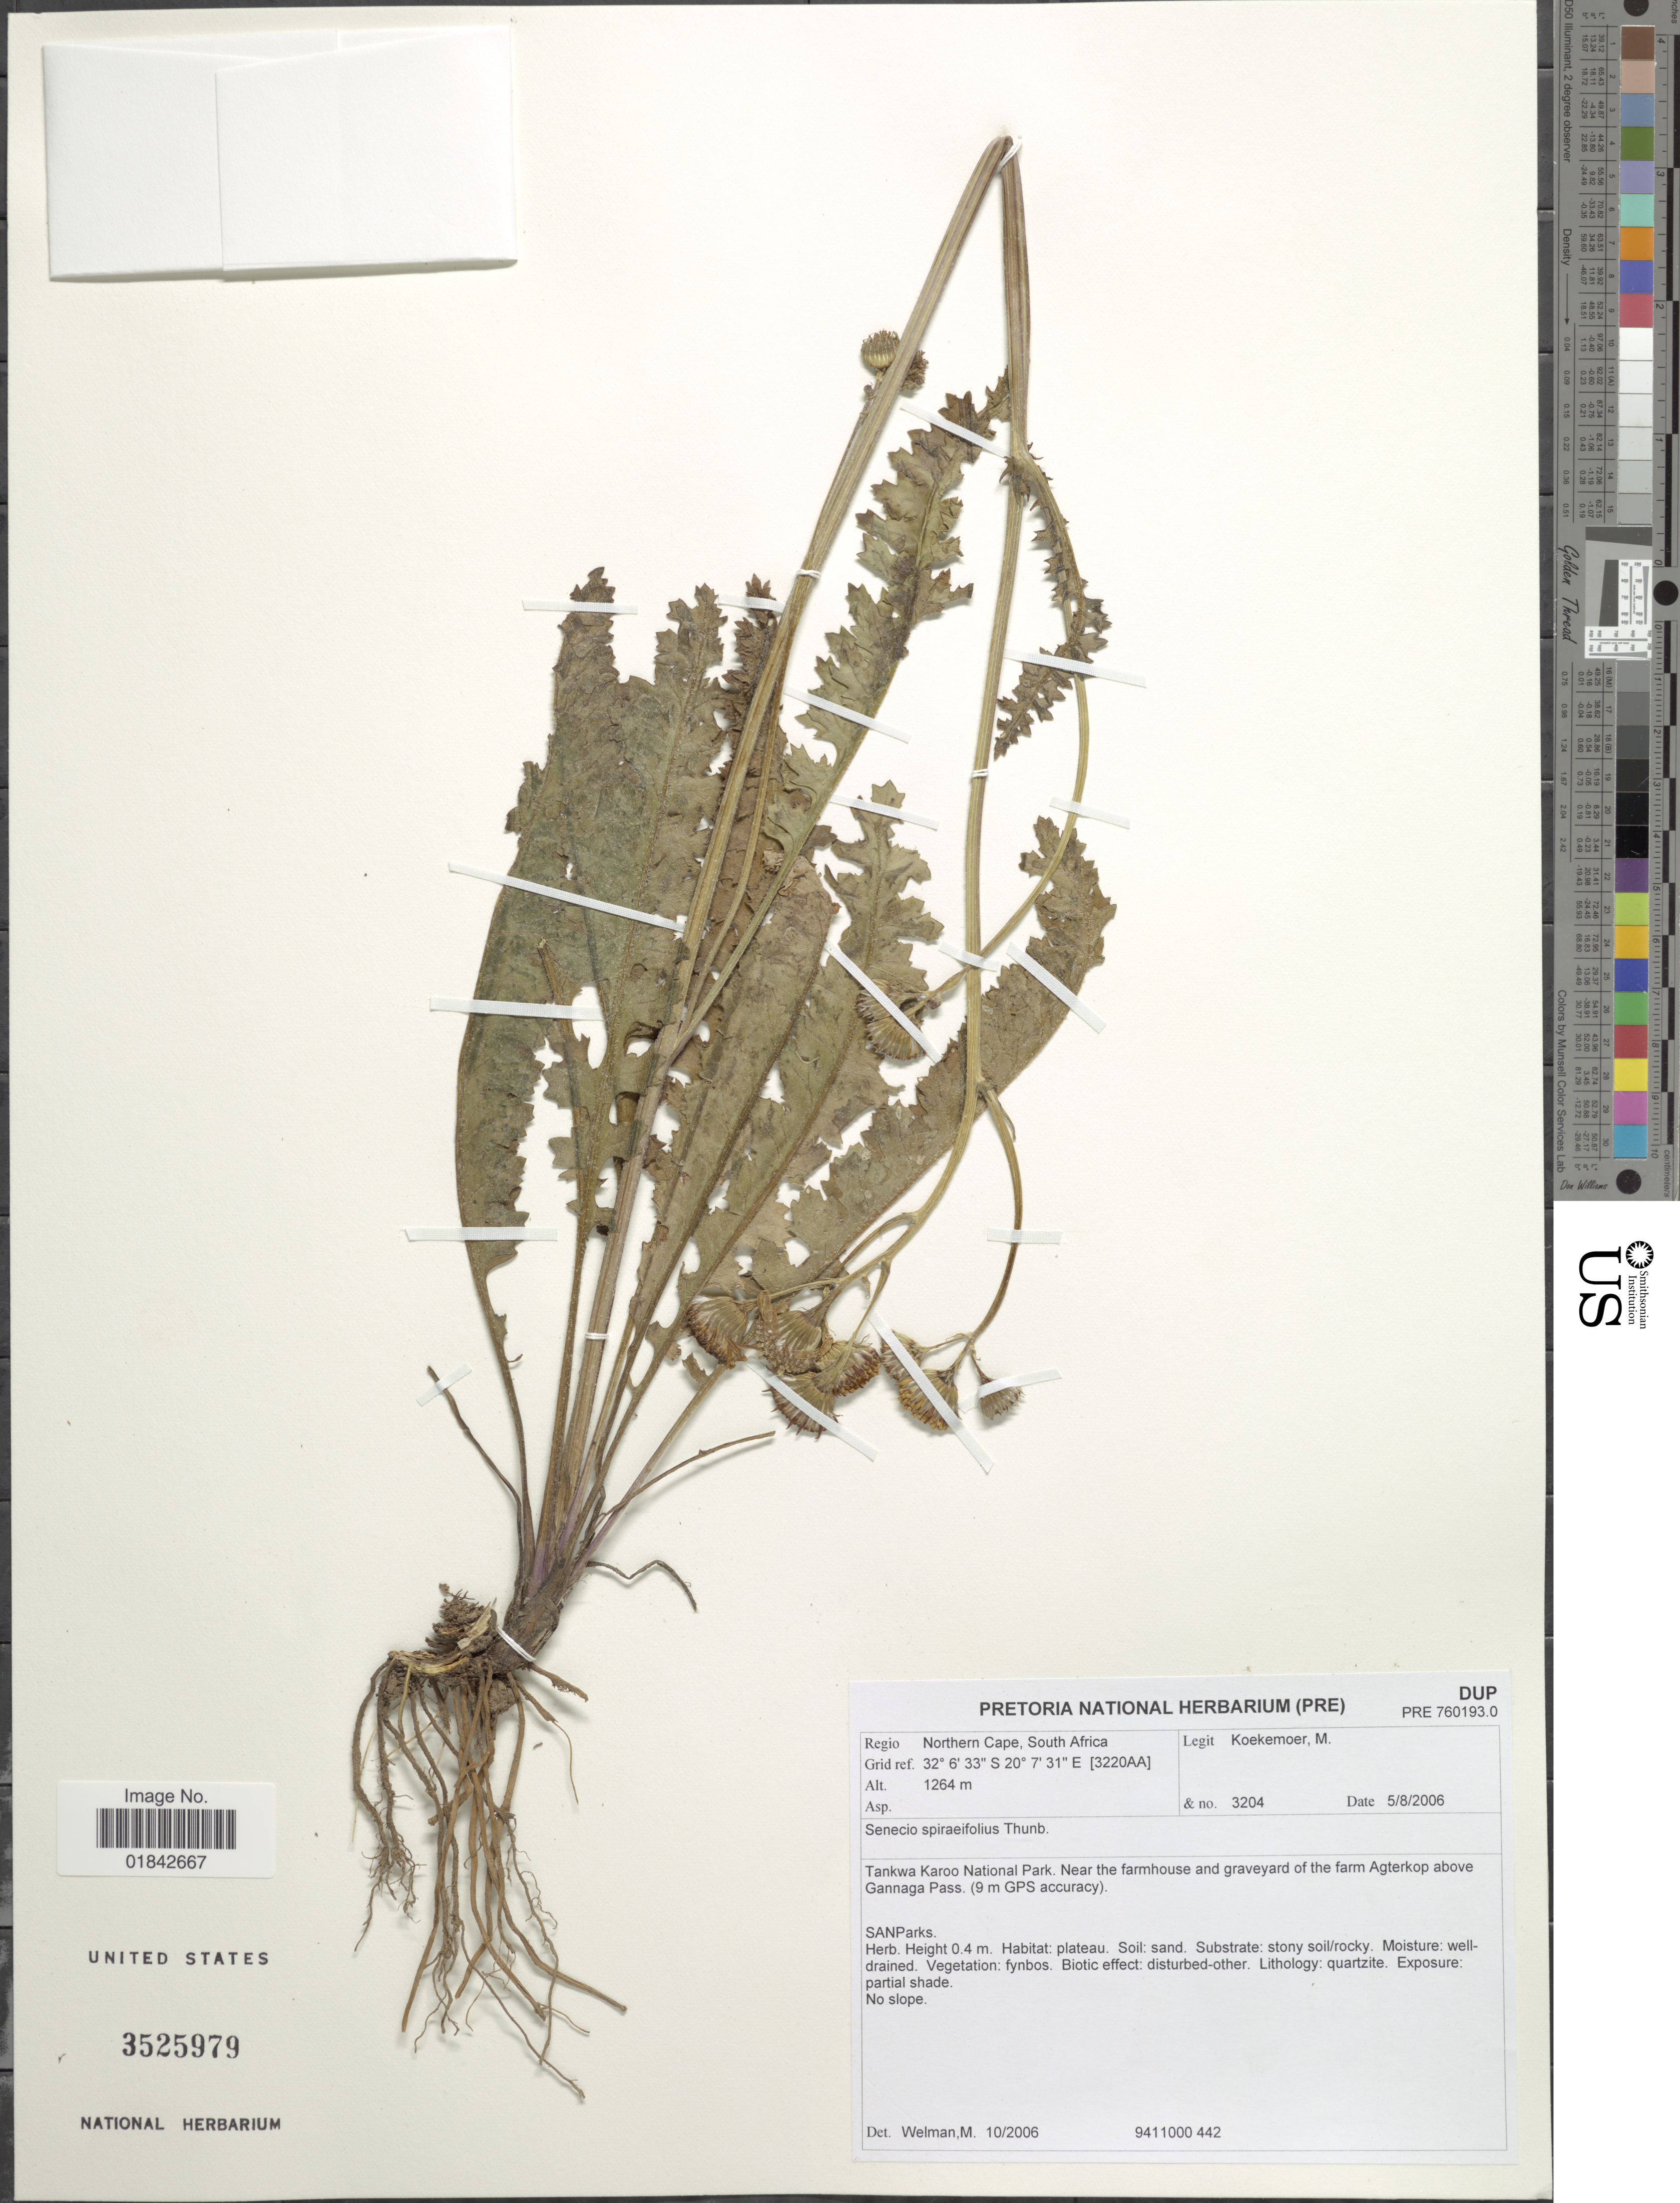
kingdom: Plantae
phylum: Tracheophyta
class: Magnoliopsida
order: Asterales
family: Asteraceae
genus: Senecio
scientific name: Senecio spiraeifolius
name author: Thunb.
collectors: M. Koekemoer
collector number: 3204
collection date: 2006-08-05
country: South Africa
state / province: Northern Cape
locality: Tankwa Karoo National Park, near the farmhouse and graveyard of the farm Agterkop above Gannaga Pass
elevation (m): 1264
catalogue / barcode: US 3525979